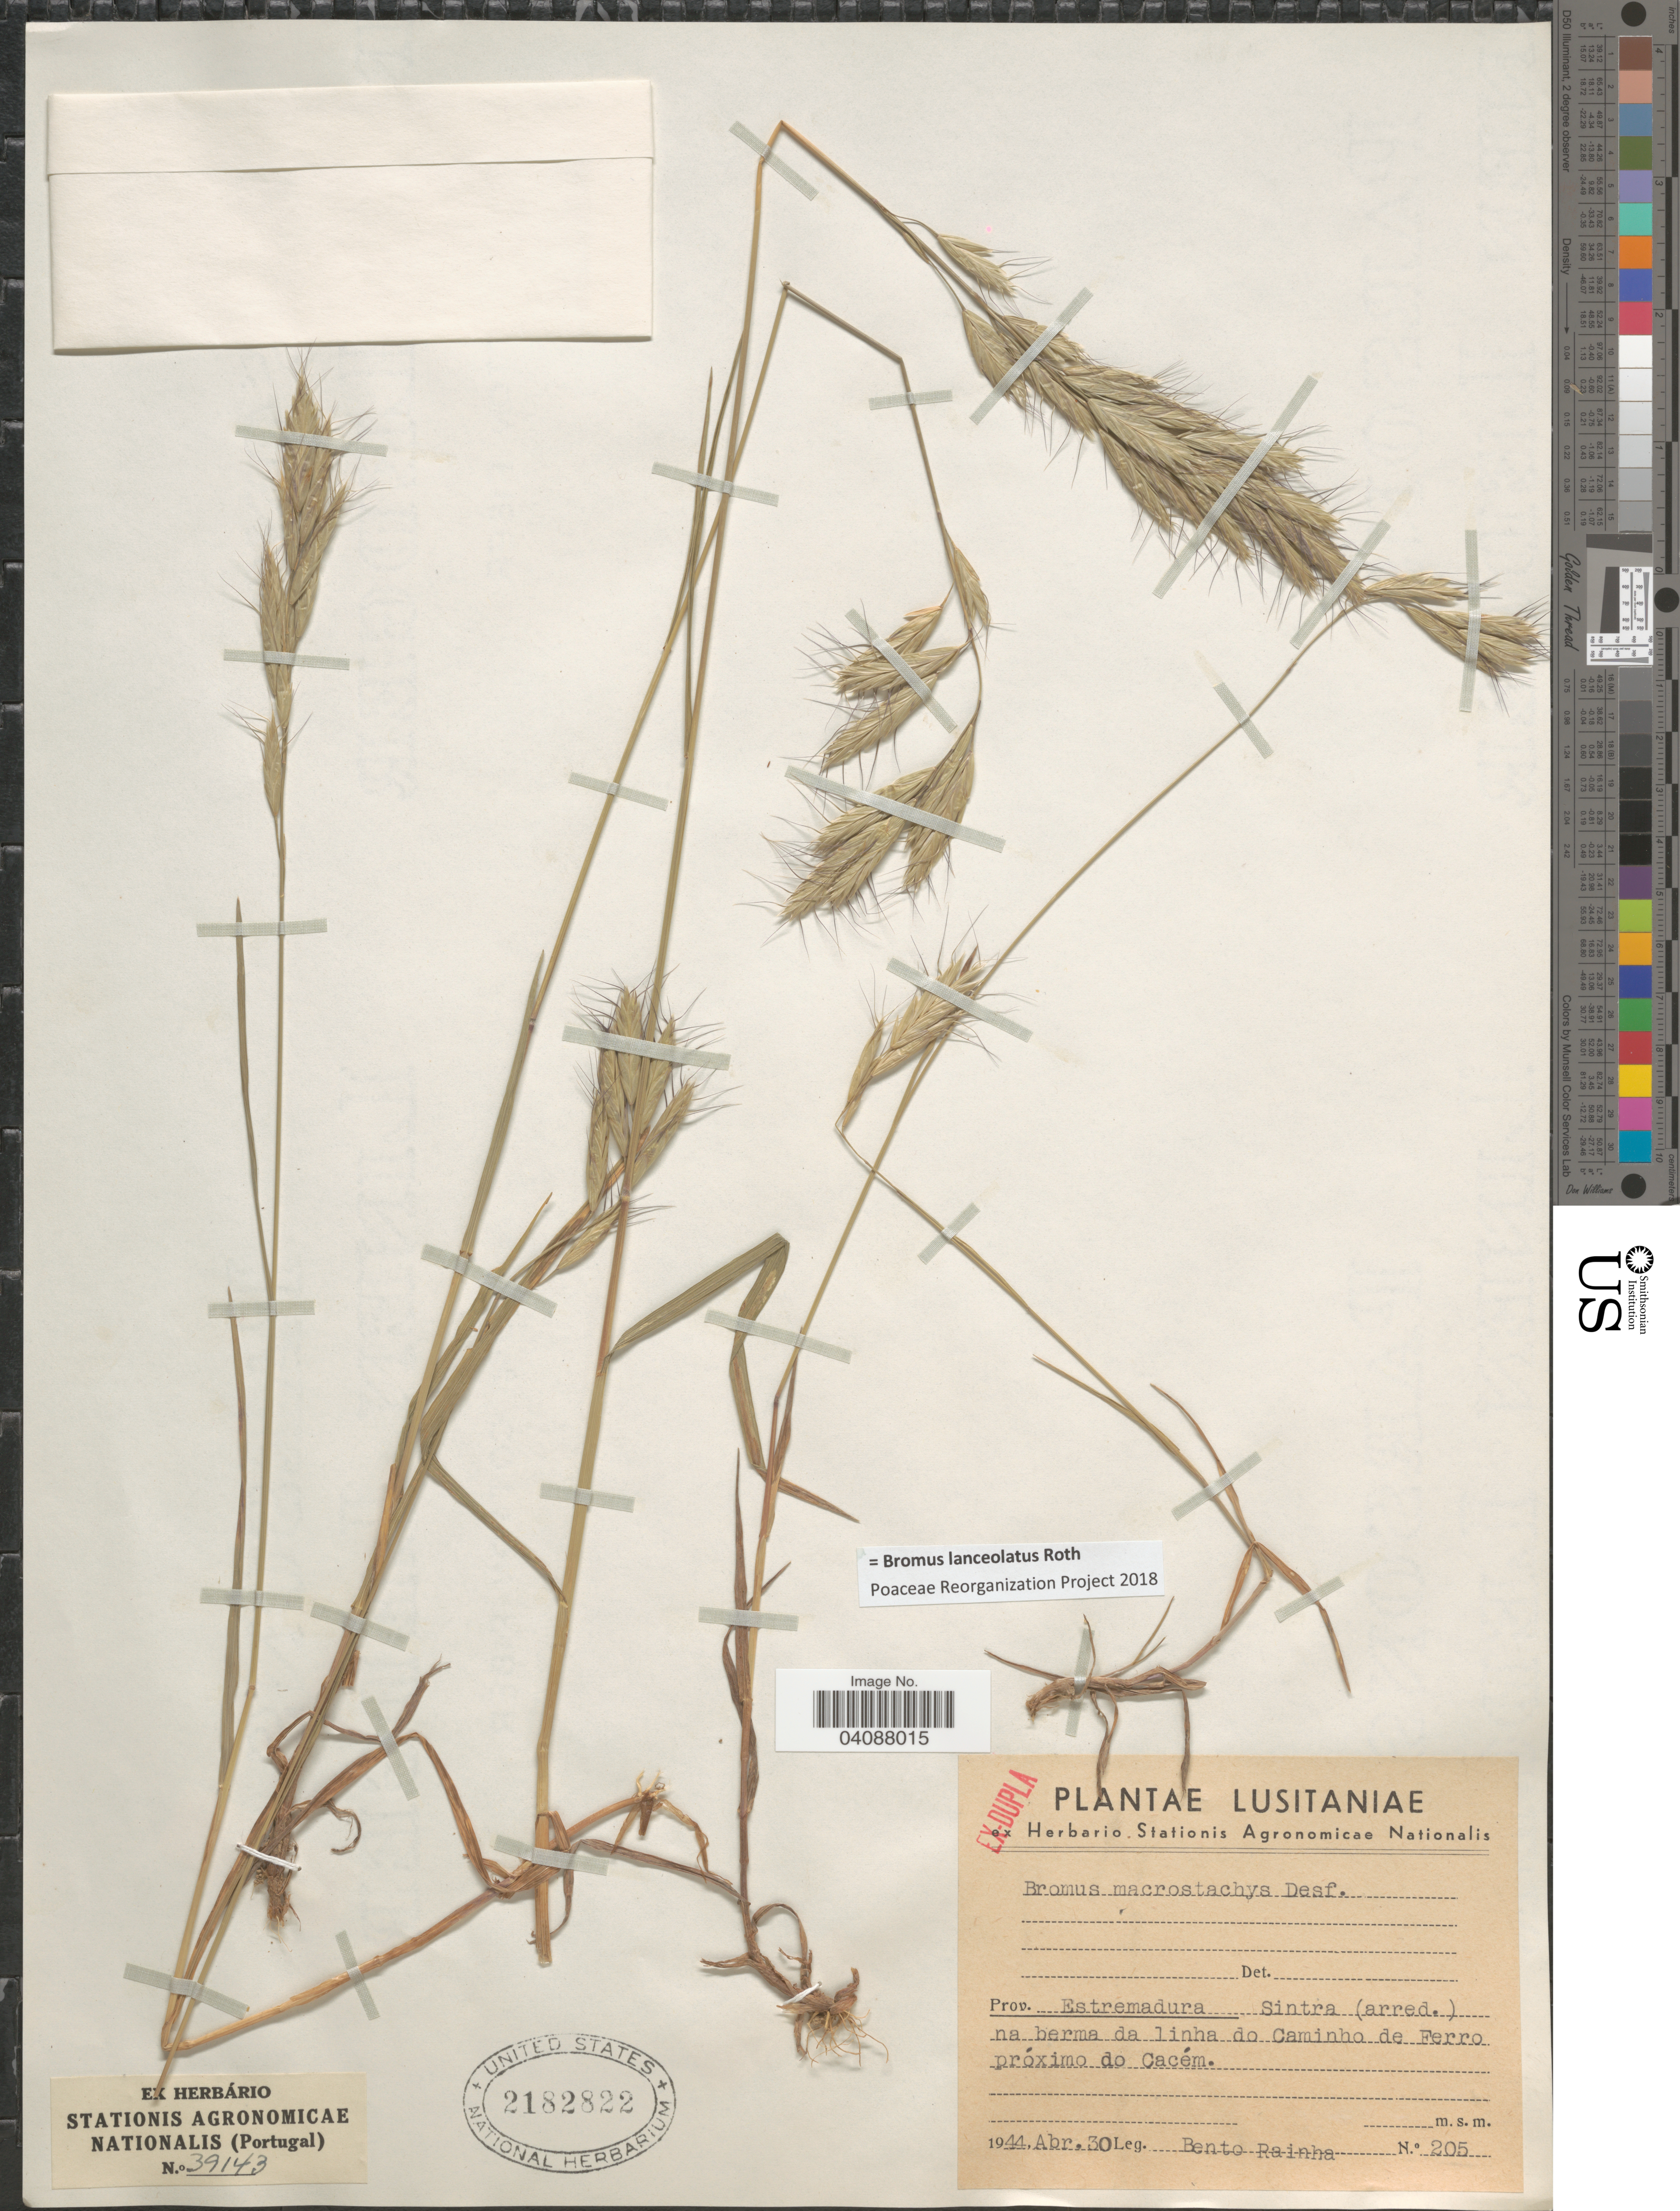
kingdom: Plantae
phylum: Tracheophyta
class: Liliopsida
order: Poales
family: Poaceae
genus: Bromus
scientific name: Bromus lanceolatus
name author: Roth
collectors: B. Rainha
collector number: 205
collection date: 1944-04-30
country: Portugal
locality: Lusitaniae. Prov. Estremadura. Sintra (arred.) na berma da linha do Caminho de Ferro próximo do Cacém.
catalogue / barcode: US 2182822